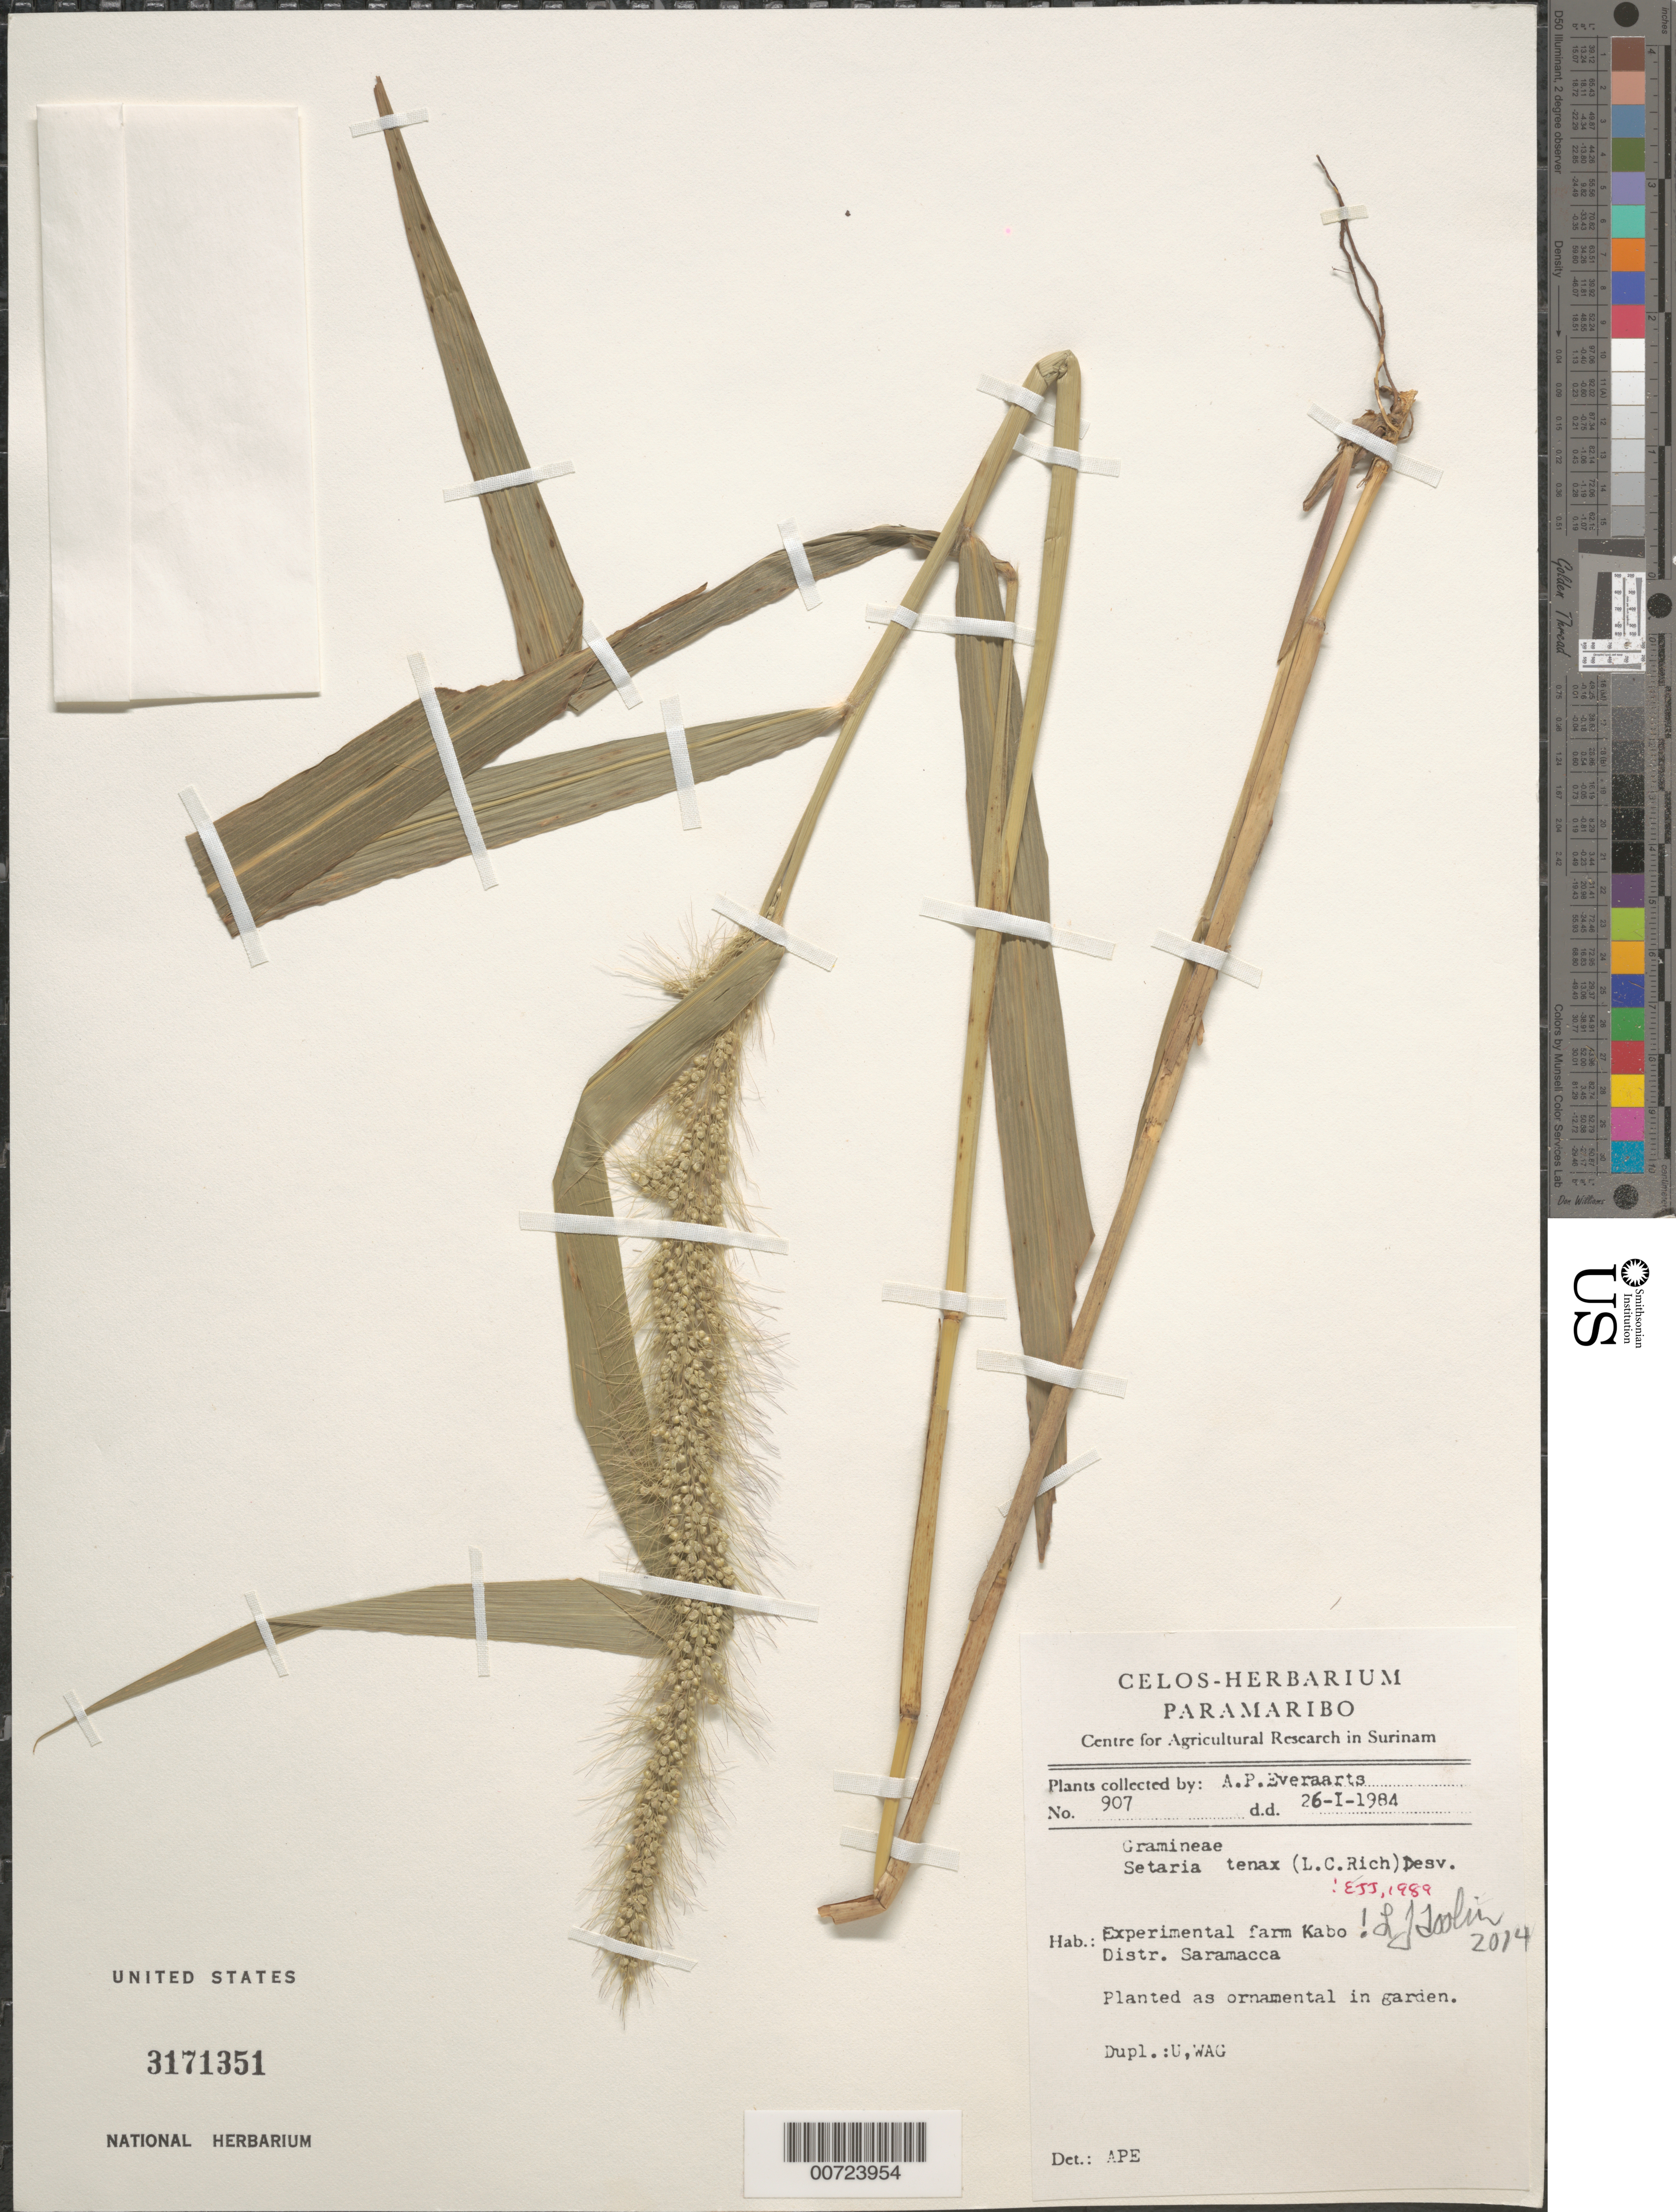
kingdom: Plantae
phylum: Tracheophyta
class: Liliopsida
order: Poales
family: Poaceae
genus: Setaria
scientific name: Setaria tenax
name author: (Rich.) Desv.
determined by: Toolin, L. J.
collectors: A. Everaarts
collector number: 907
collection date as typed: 26-Jan-84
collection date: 1984-01-26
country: Suriname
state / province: Saramacca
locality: Kabo Experimental Farm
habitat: Garden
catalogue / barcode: US 3171351